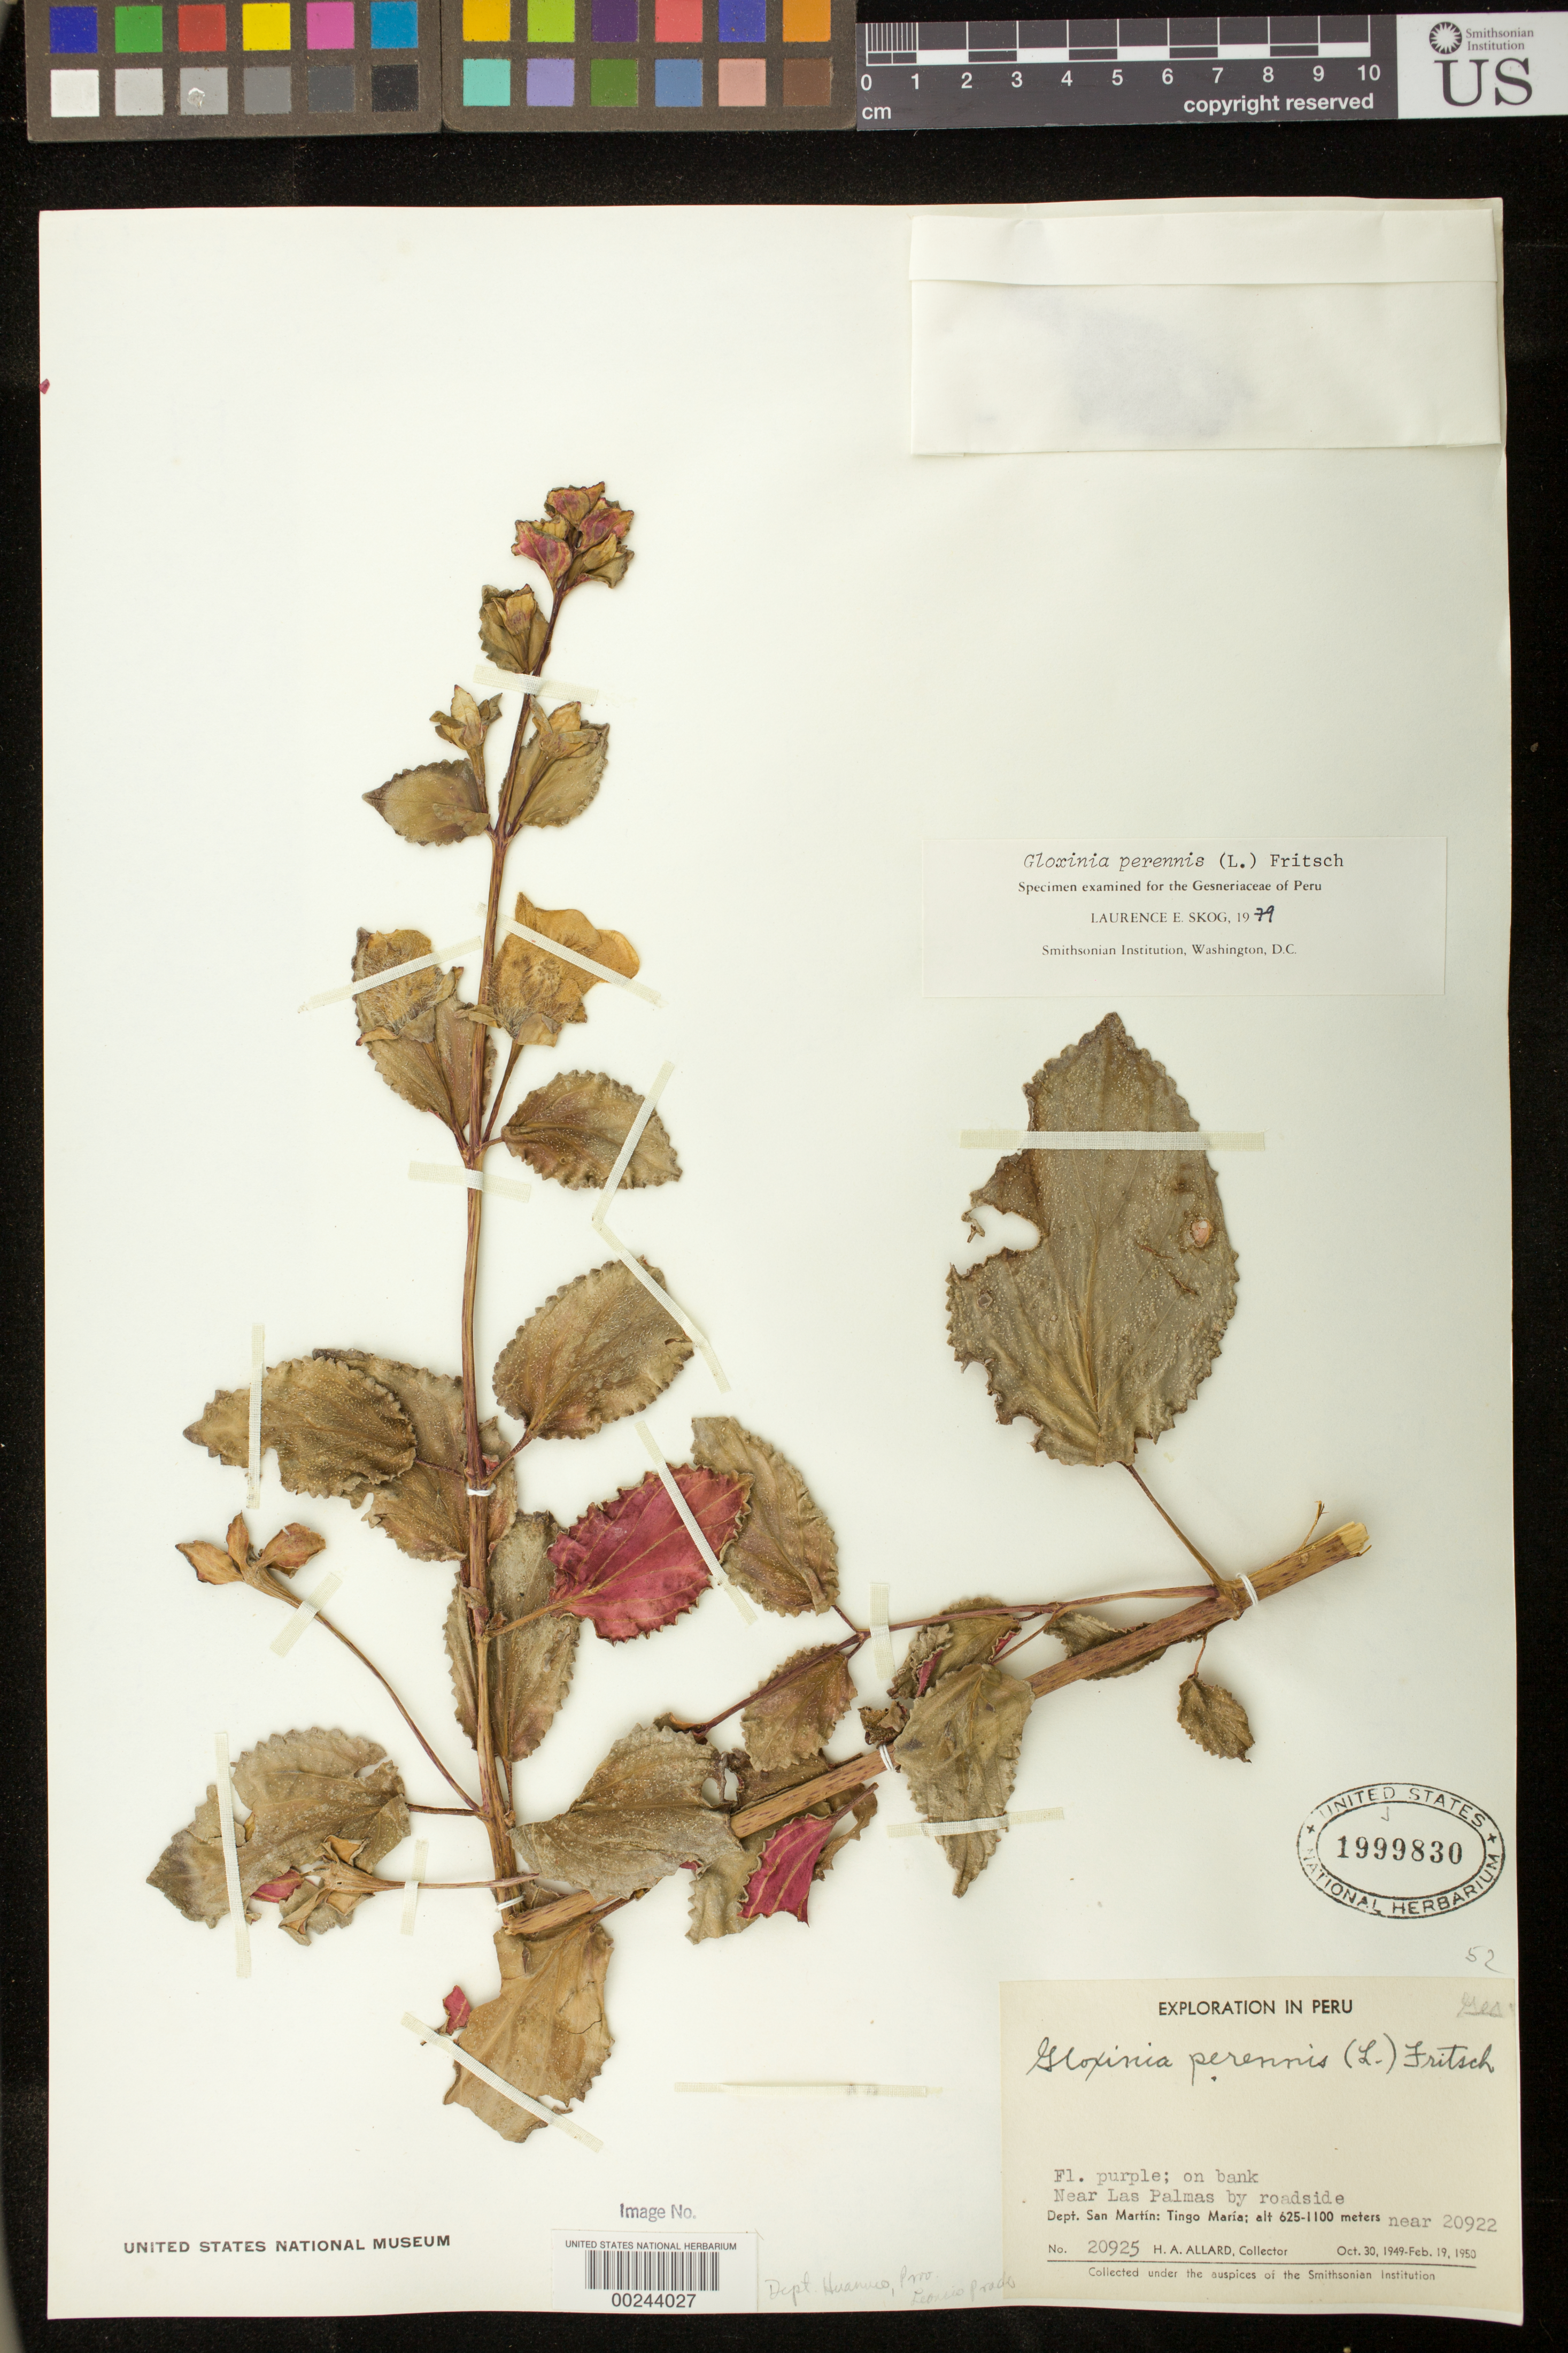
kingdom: Plantae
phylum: Tracheophyta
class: Magnoliopsida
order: Lamiales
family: Gesneriaceae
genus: Gloxinia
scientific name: Gloxinia perennis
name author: (L.) Fritsch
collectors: H. A. Allard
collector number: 20925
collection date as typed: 1949-50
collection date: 1949/1950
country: Peru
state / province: Huánuco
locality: Tingo María, near Las Palmas by roadside [pencilled in on sheet: "Dept. Huanuco, Prov. Leoncio Prado"]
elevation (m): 625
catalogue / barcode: US 1999830